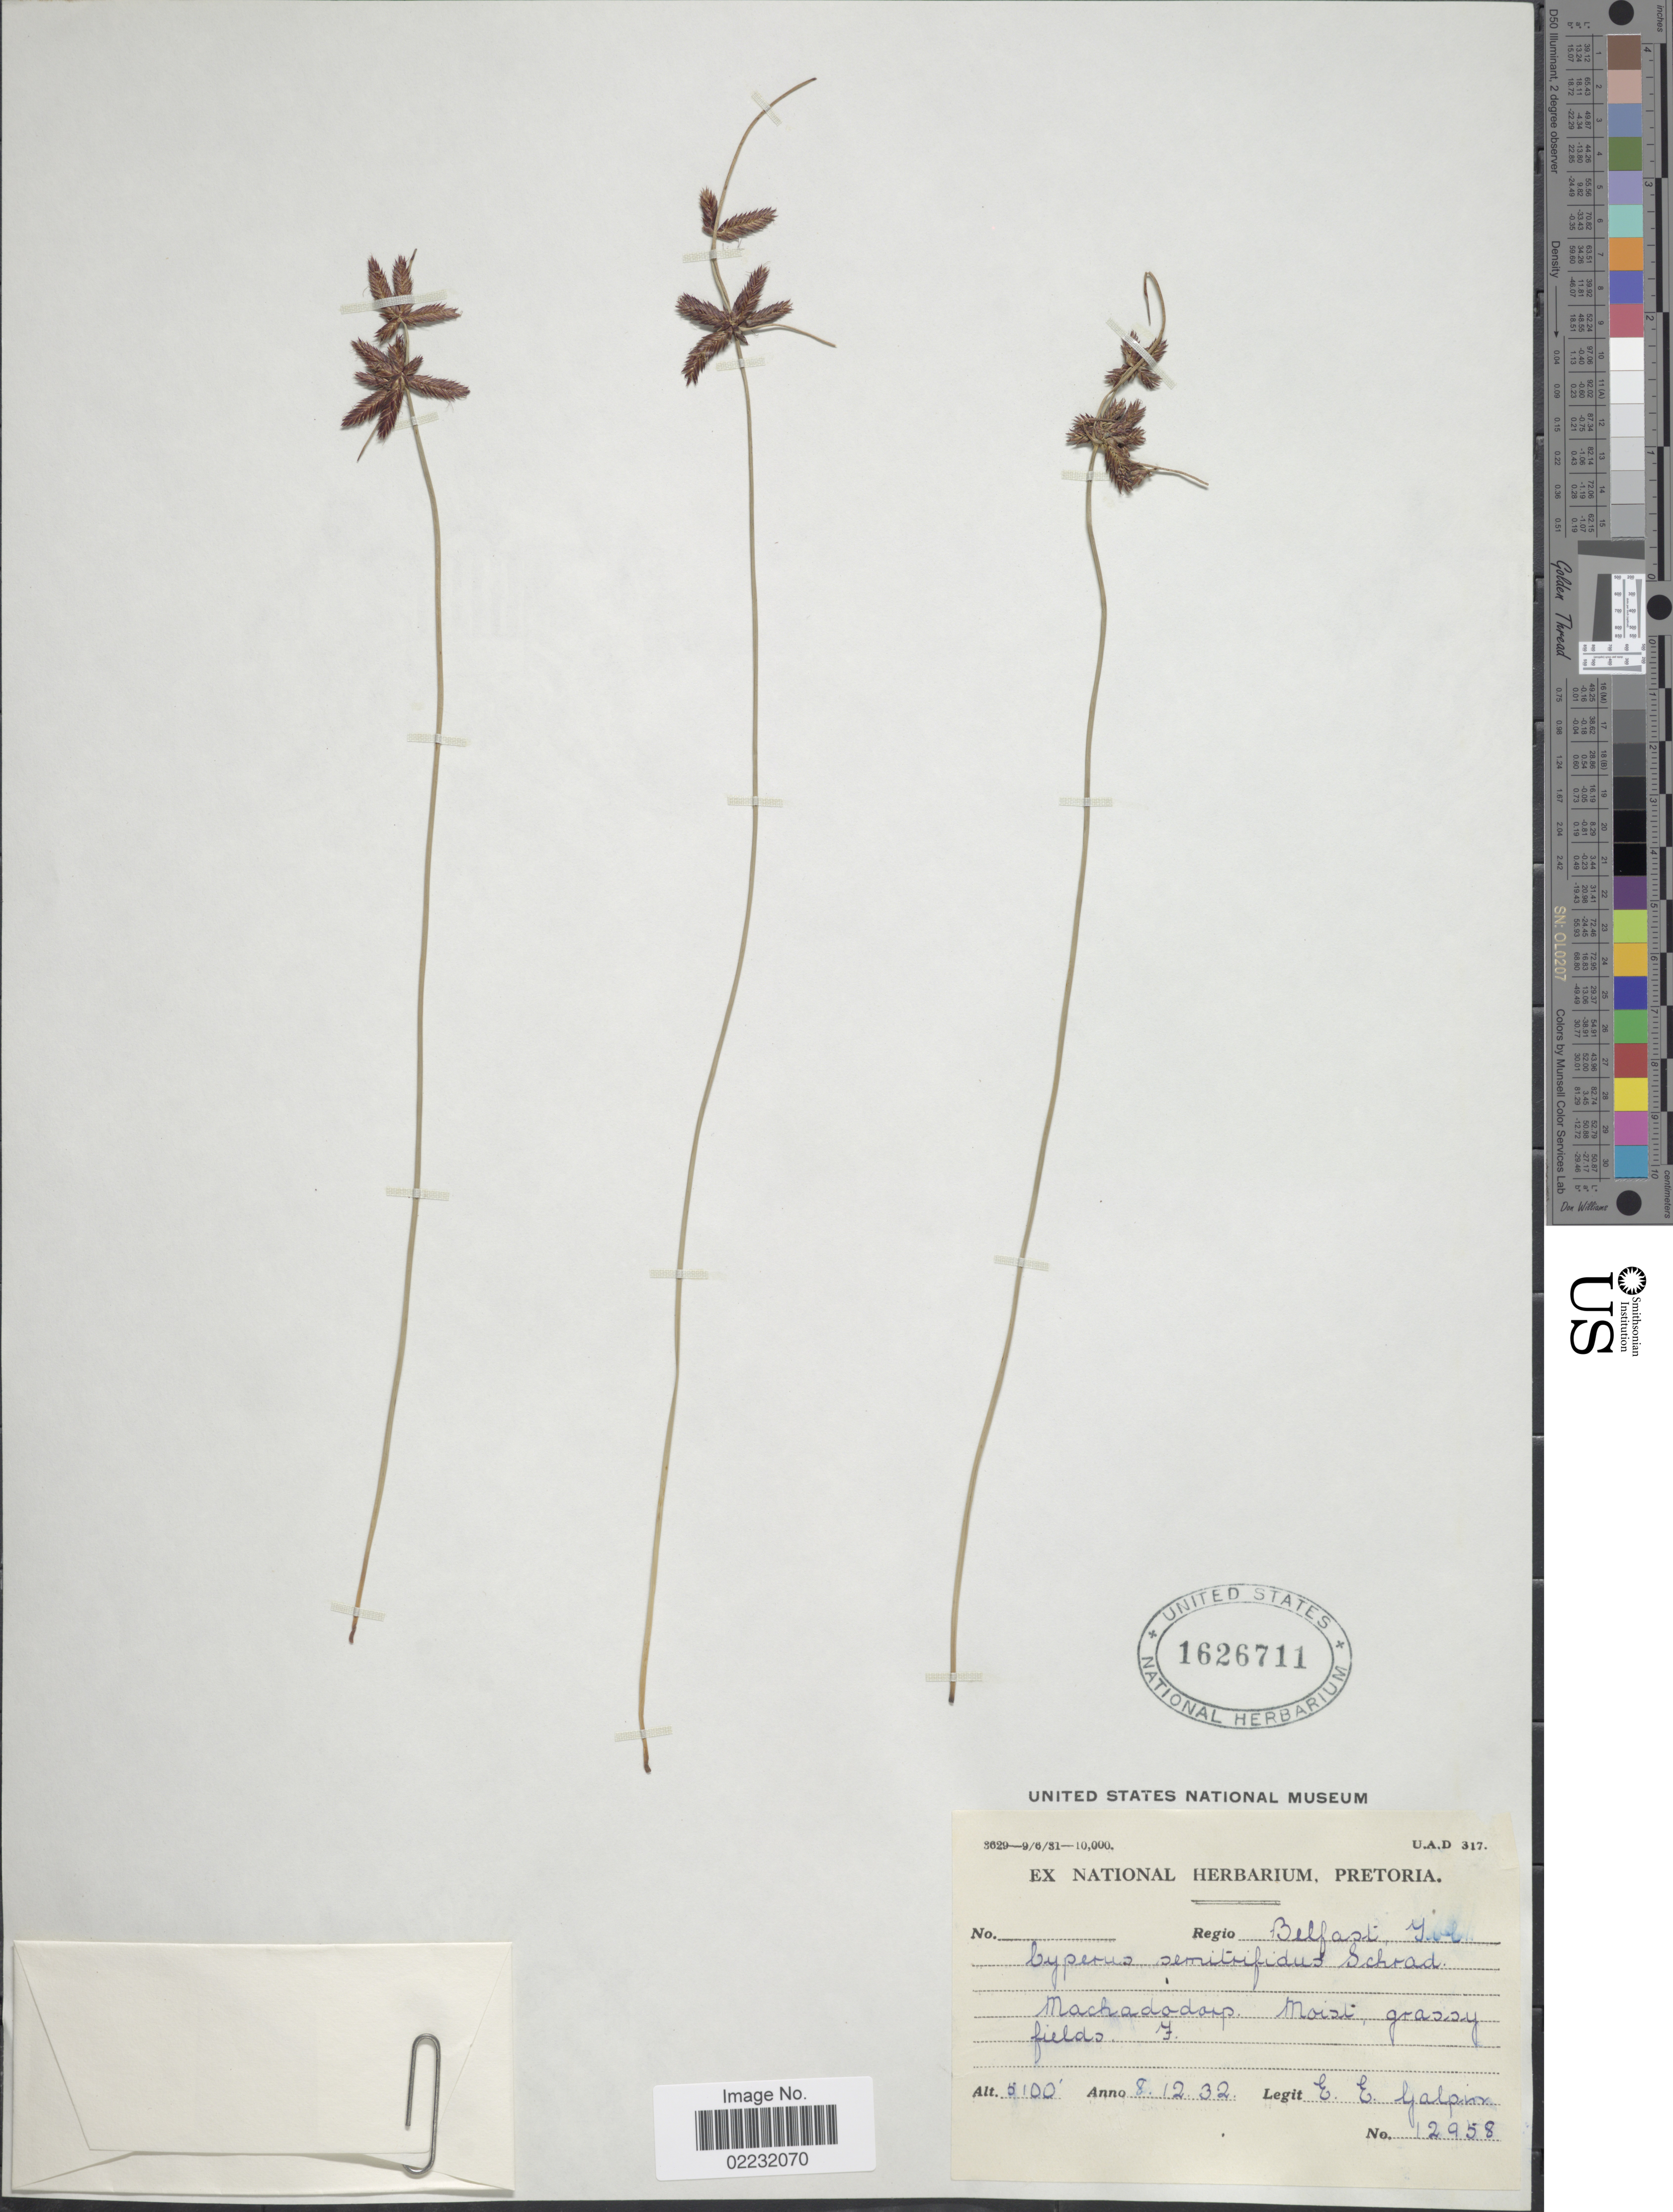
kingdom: Plantae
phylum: Tracheophyta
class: Liliopsida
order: Poales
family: Cyperaceae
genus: Cyperus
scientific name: Cyperus semitrifidus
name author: Schrad.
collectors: E. Galpin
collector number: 12958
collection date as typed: Transcribed d/m/y: 8/12/32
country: South Africa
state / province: Mpumalanga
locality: Regio Belfast Tvl, Machadodorp, moist, grassy fields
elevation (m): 1554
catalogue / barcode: US 1626711